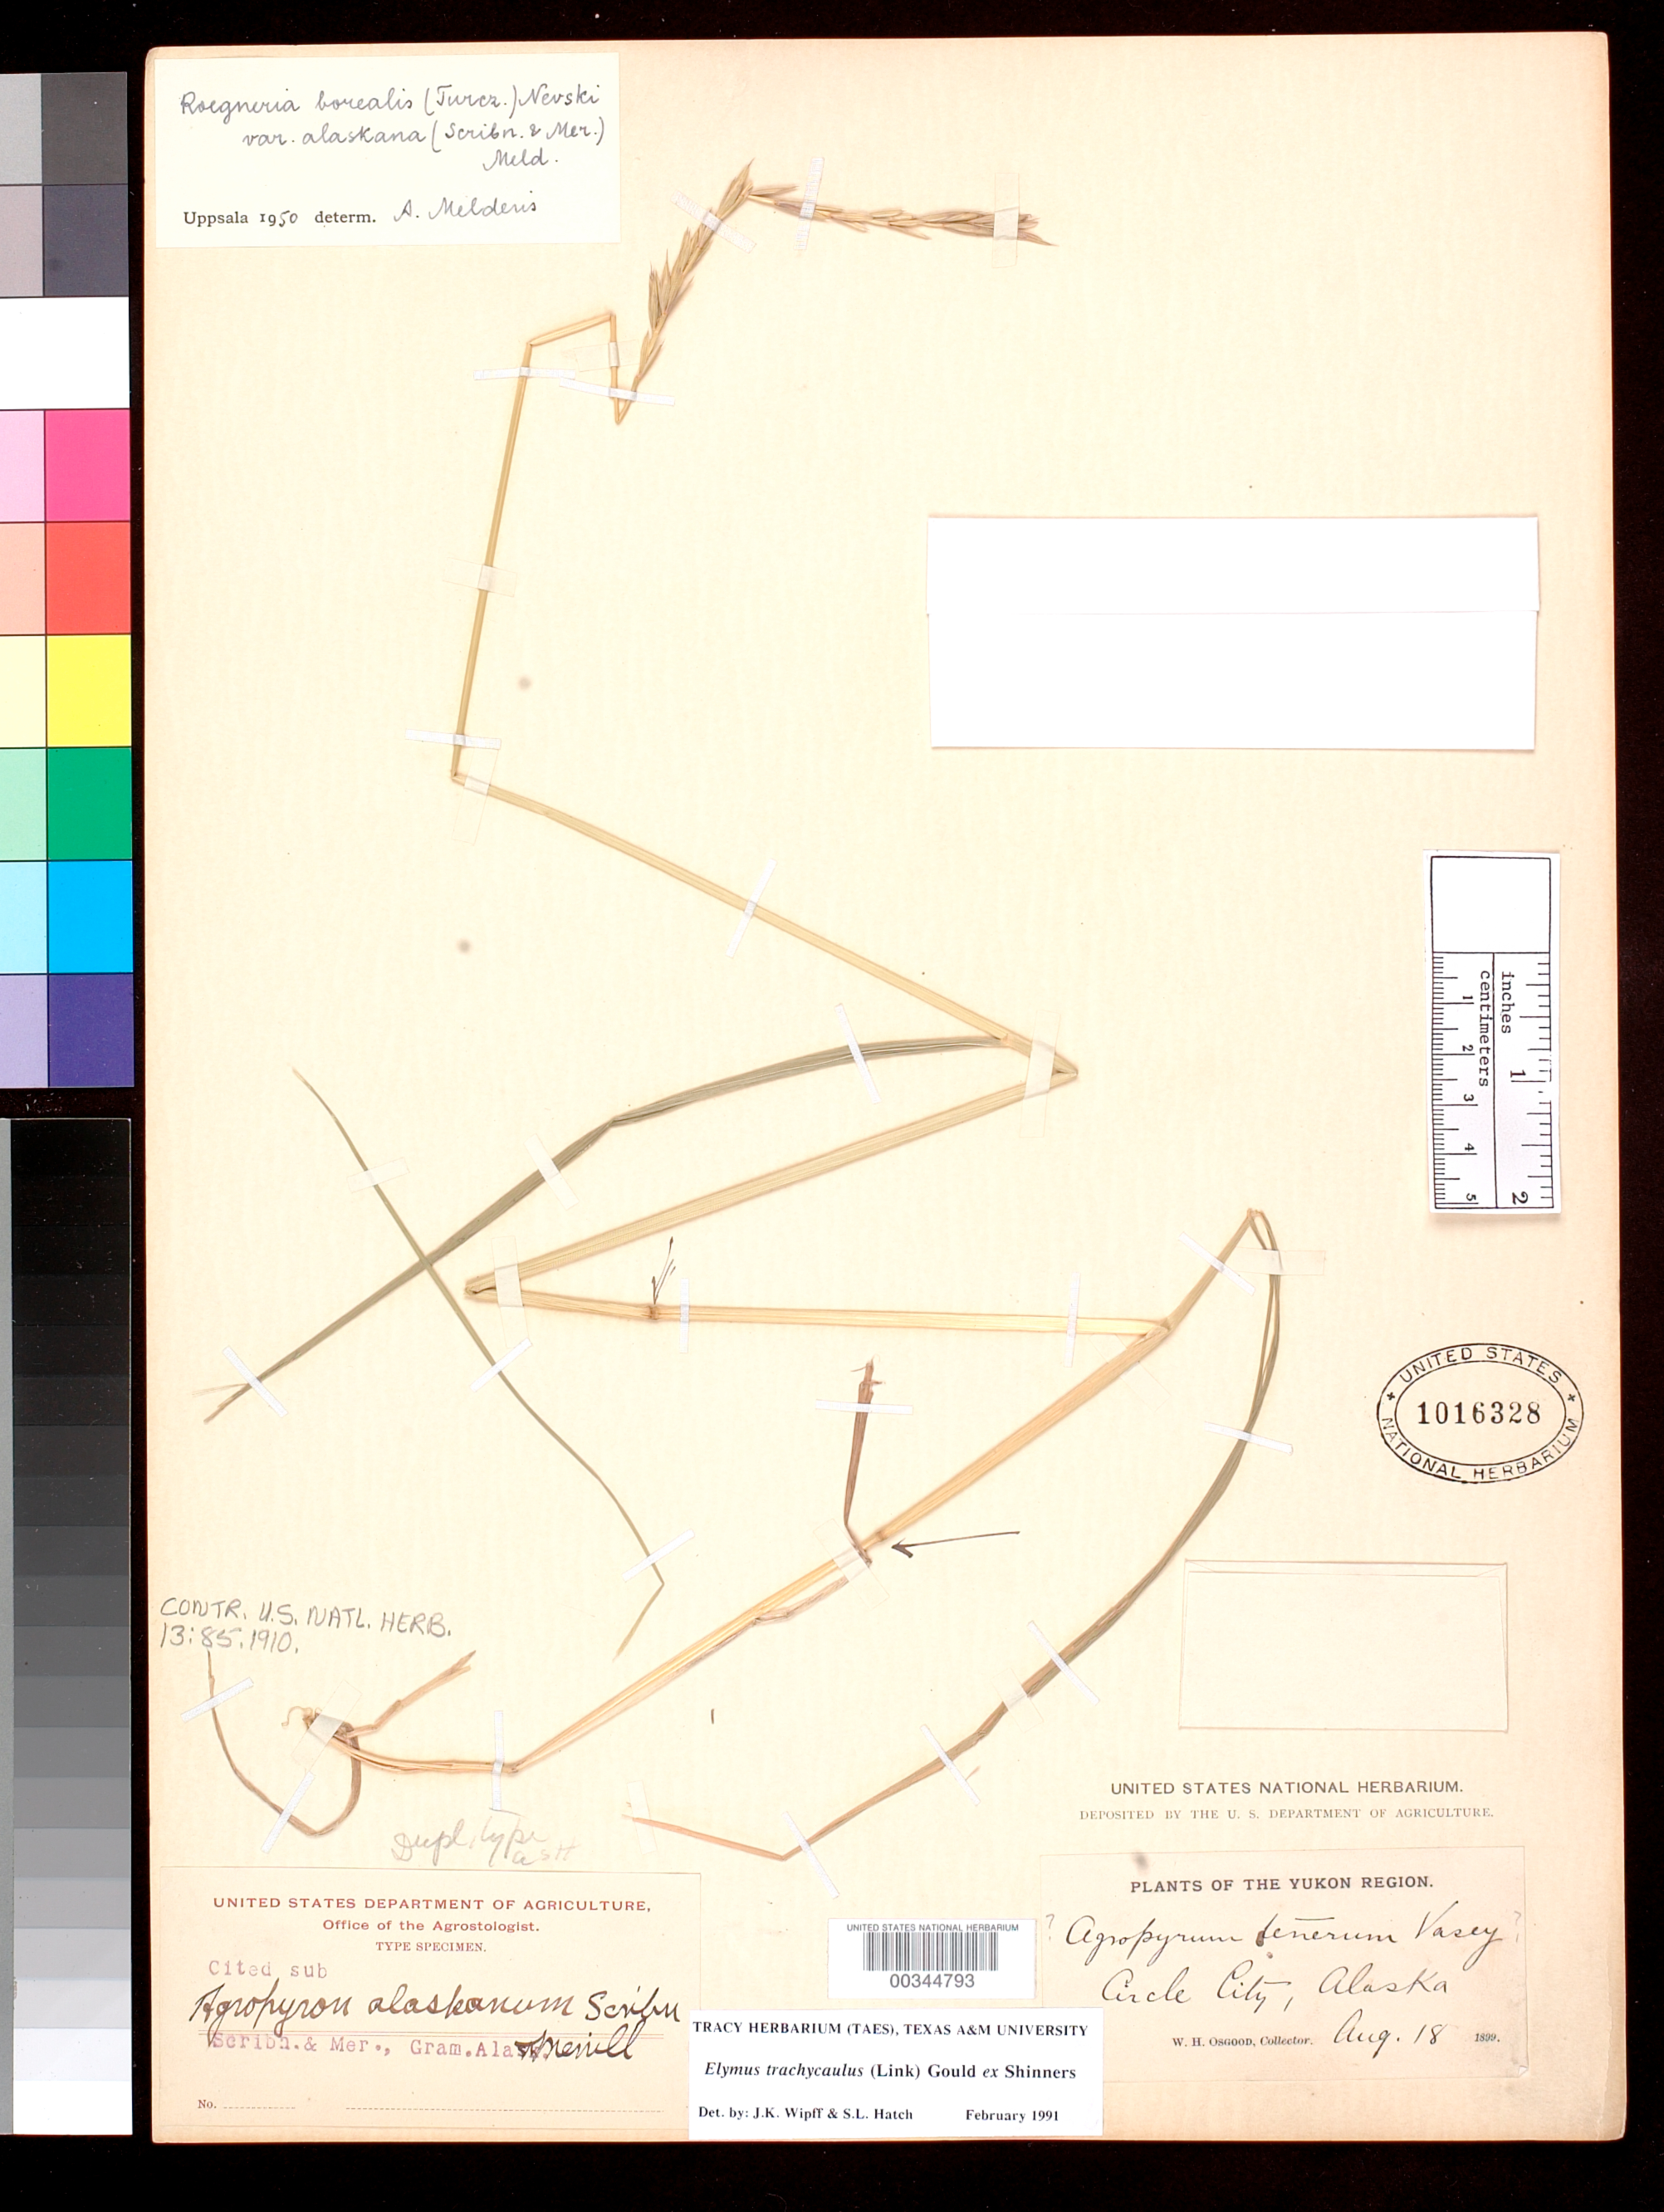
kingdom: Plantae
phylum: Tracheophyta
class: Liliopsida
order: Poales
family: Poaceae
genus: Agropyron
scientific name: Agropyron alaskanum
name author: Scribn. & Merr.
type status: Isotype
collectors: W. Osgood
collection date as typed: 18 Aug 1899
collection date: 1899-08-18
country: United States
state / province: Alaska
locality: Circle City.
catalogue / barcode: US 1016328